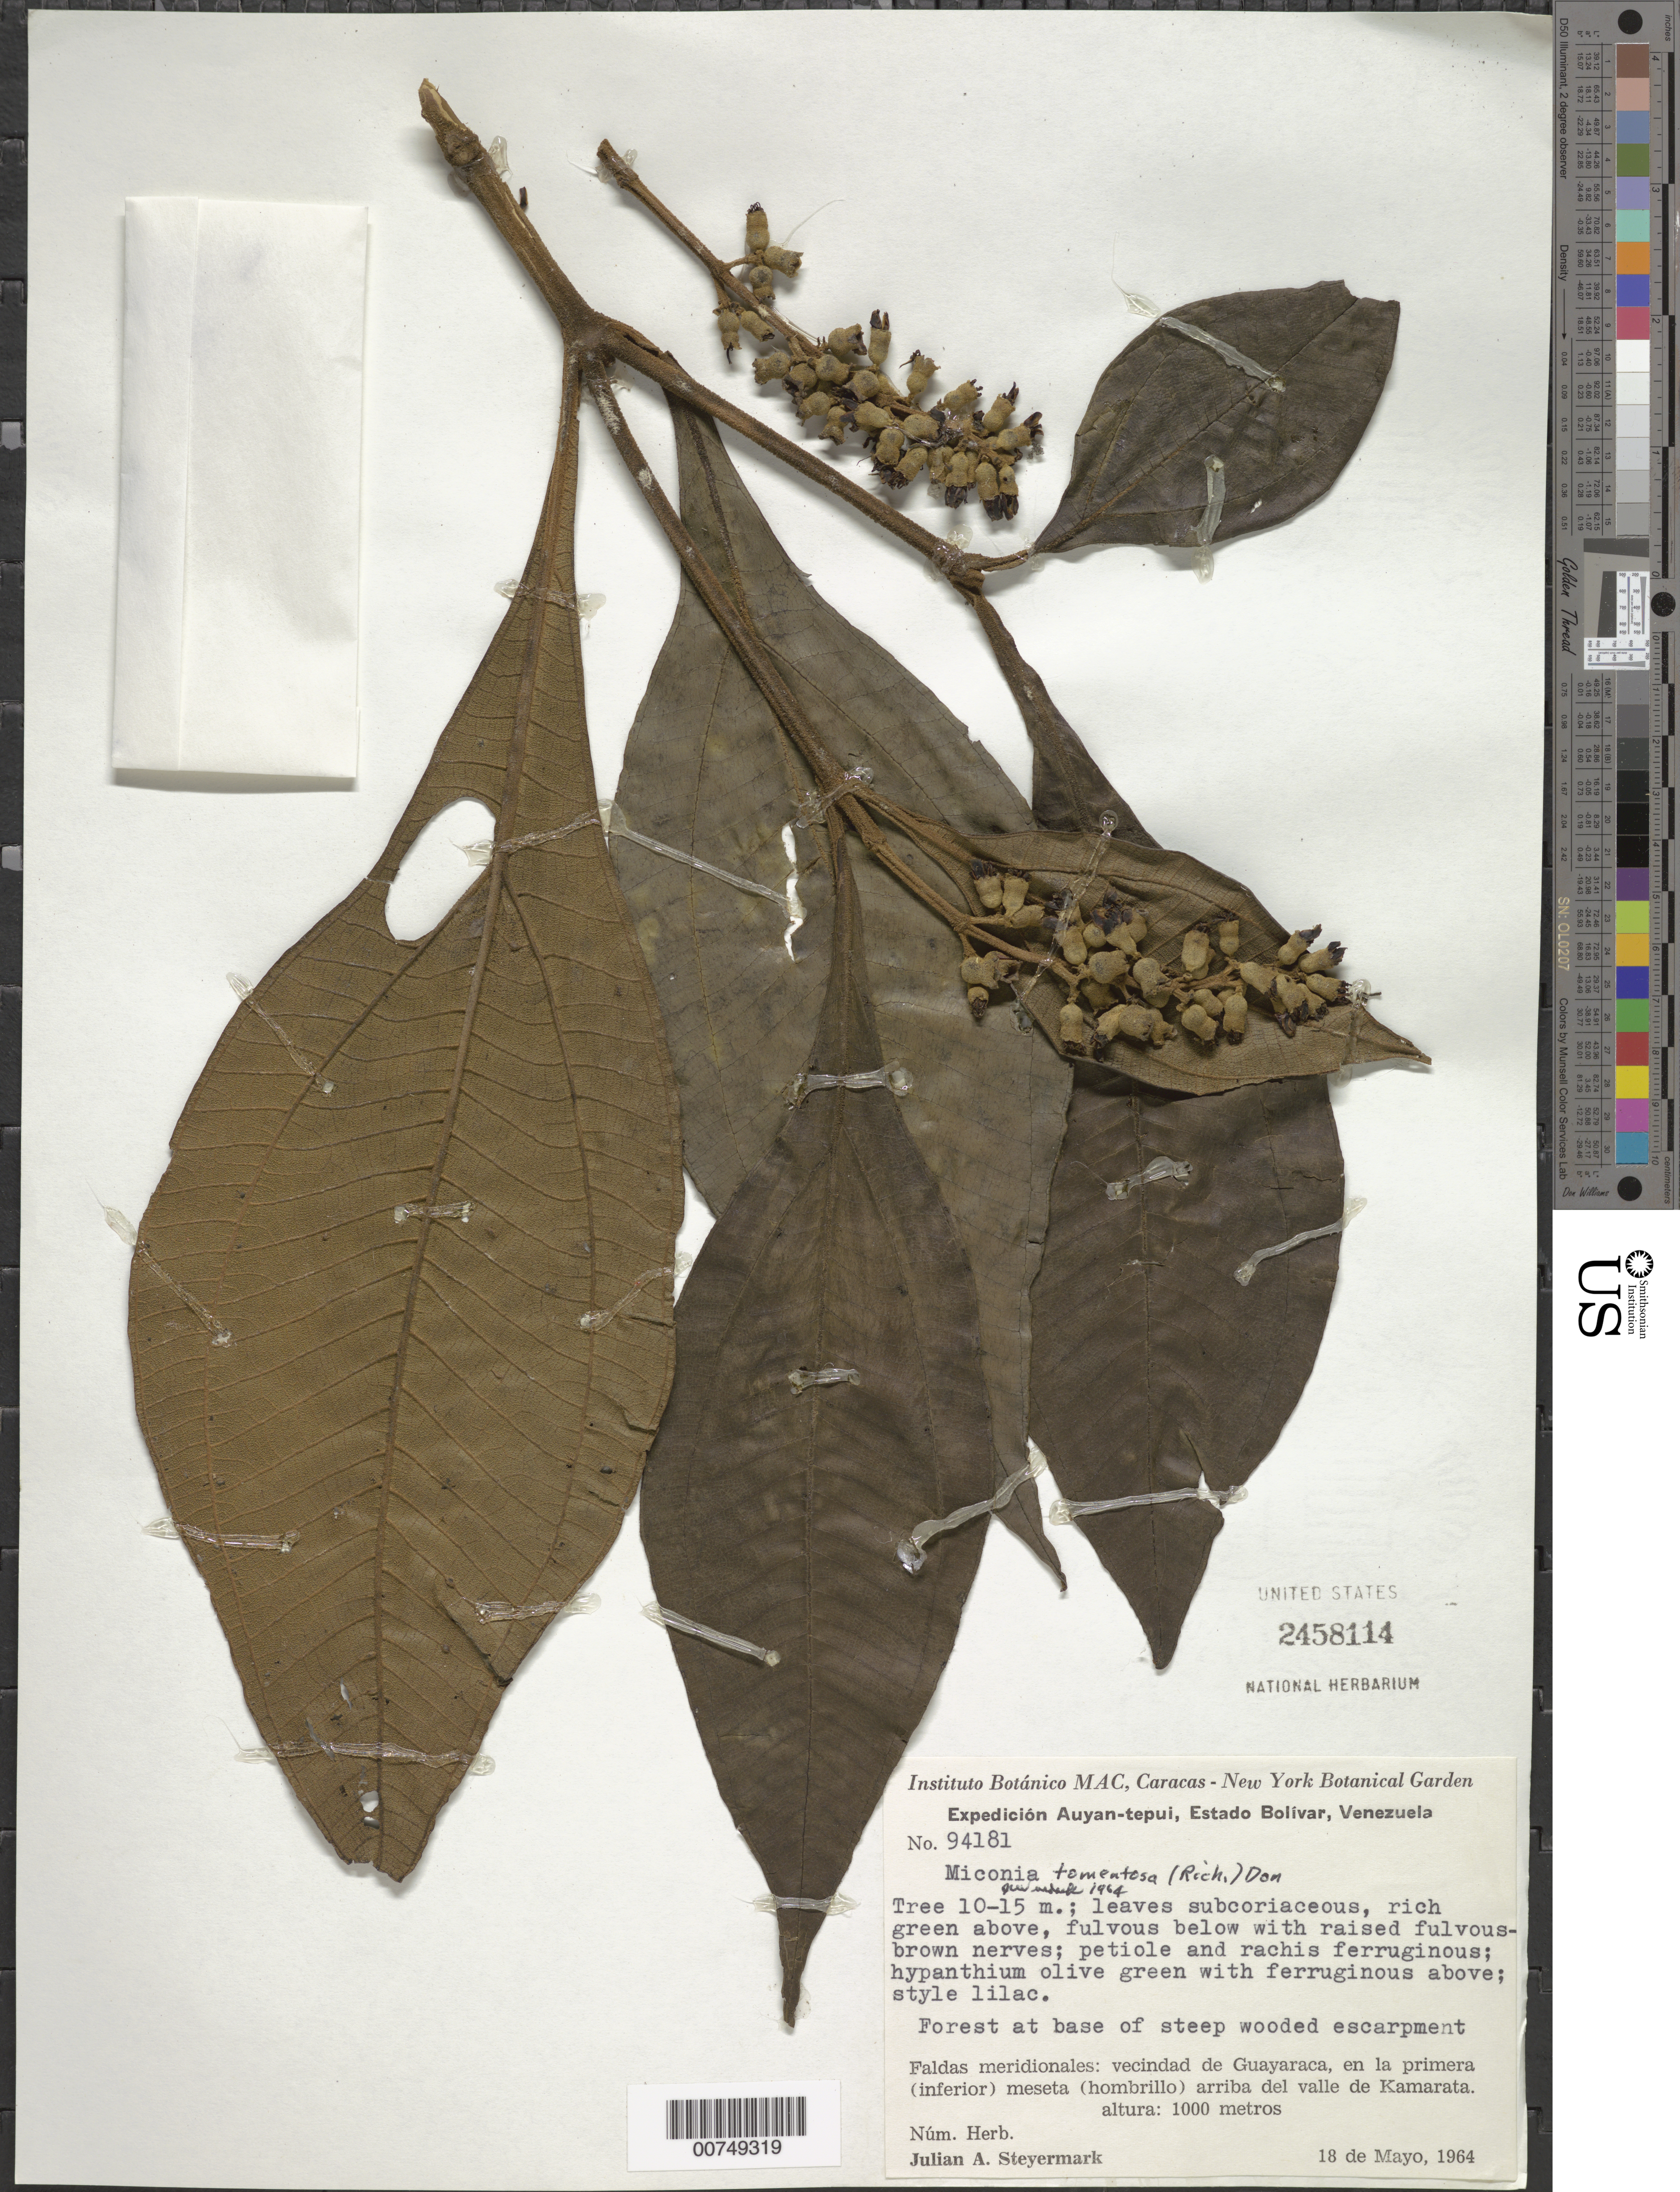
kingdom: Plantae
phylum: Tracheophyta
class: Magnoliopsida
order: Myrtales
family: Melastomataceae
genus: Miconia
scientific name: Miconia tomentosa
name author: (Rich.) D. Don ex DC.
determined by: Wurdack, John J., (US), US (UNITED STATES)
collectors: J. Steyermark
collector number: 94183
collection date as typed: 18-May-64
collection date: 1964-05-18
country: Venezuela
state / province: Bolívar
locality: Auyantepuí, vecindad de Guayaraca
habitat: Forest at base of steep wooded escarpment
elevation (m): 1000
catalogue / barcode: US 2458114